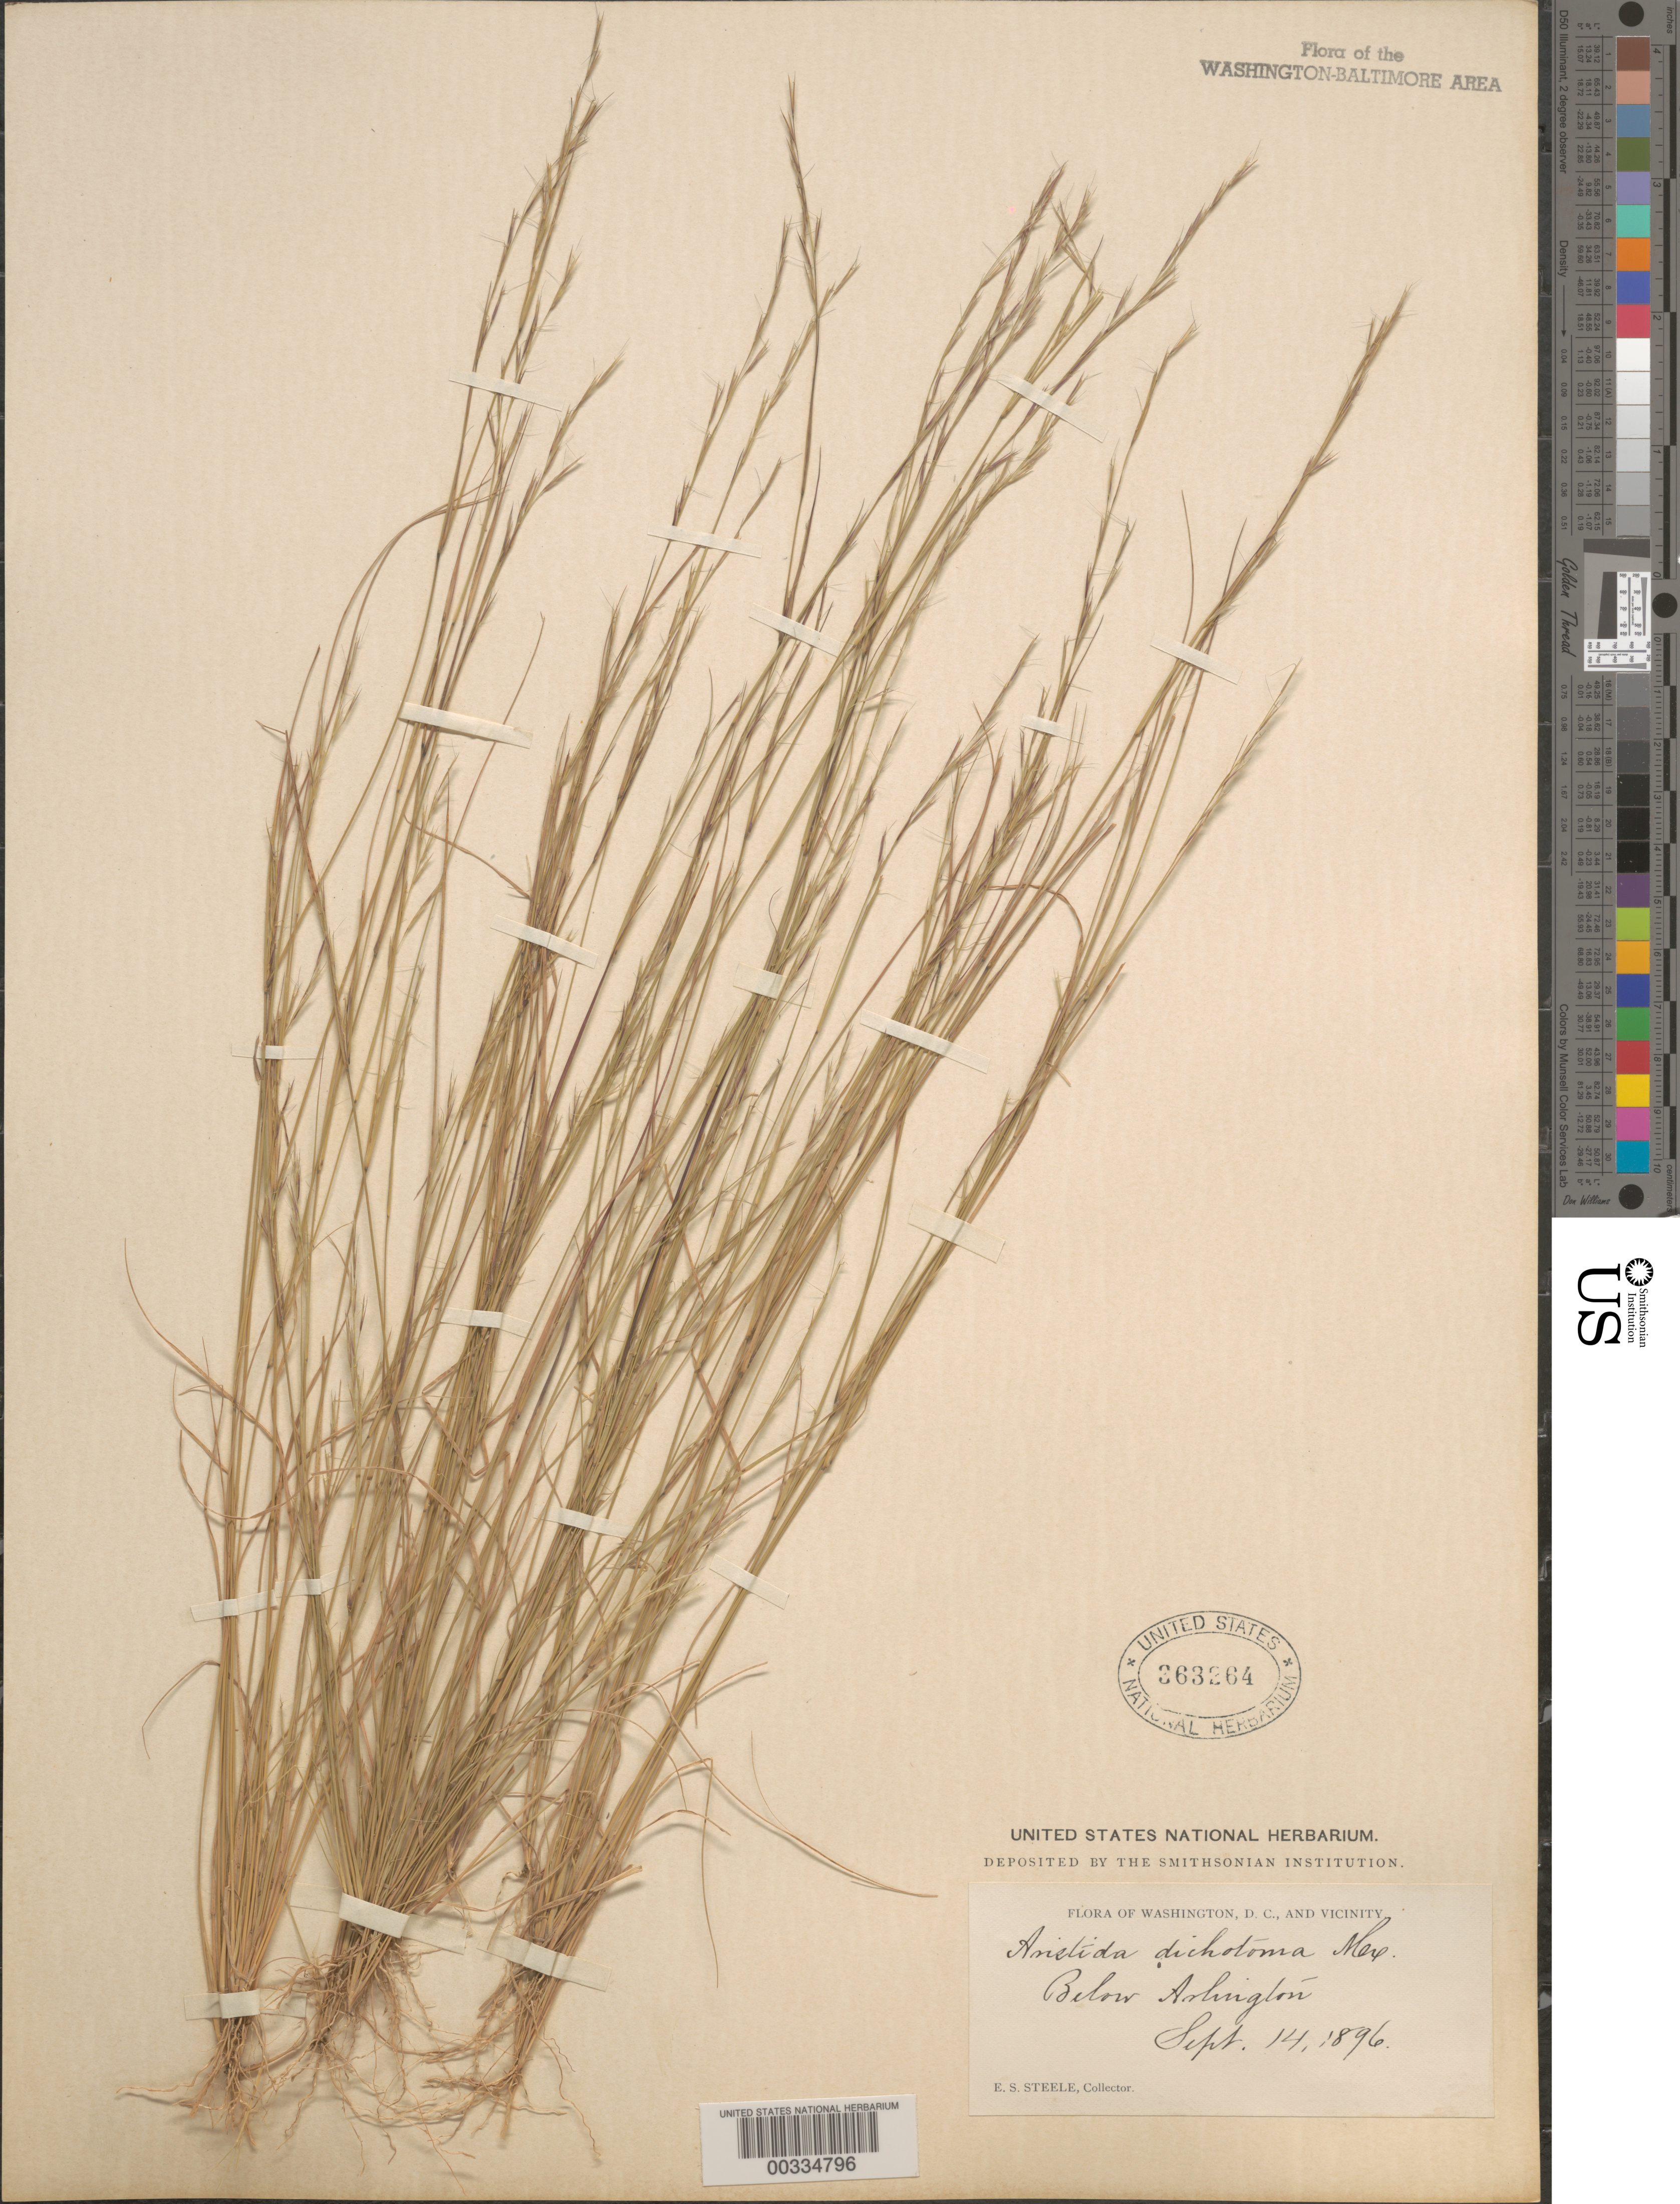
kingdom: Plantae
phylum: Tracheophyta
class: Liliopsida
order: Poales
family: Poaceae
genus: Aristida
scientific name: Aristida dichotoma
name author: Michx.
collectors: E. Steele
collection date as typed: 14 Sep 1896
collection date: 1896-09-14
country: United States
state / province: Virginia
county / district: Arlington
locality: Below Arlington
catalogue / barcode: US 363264